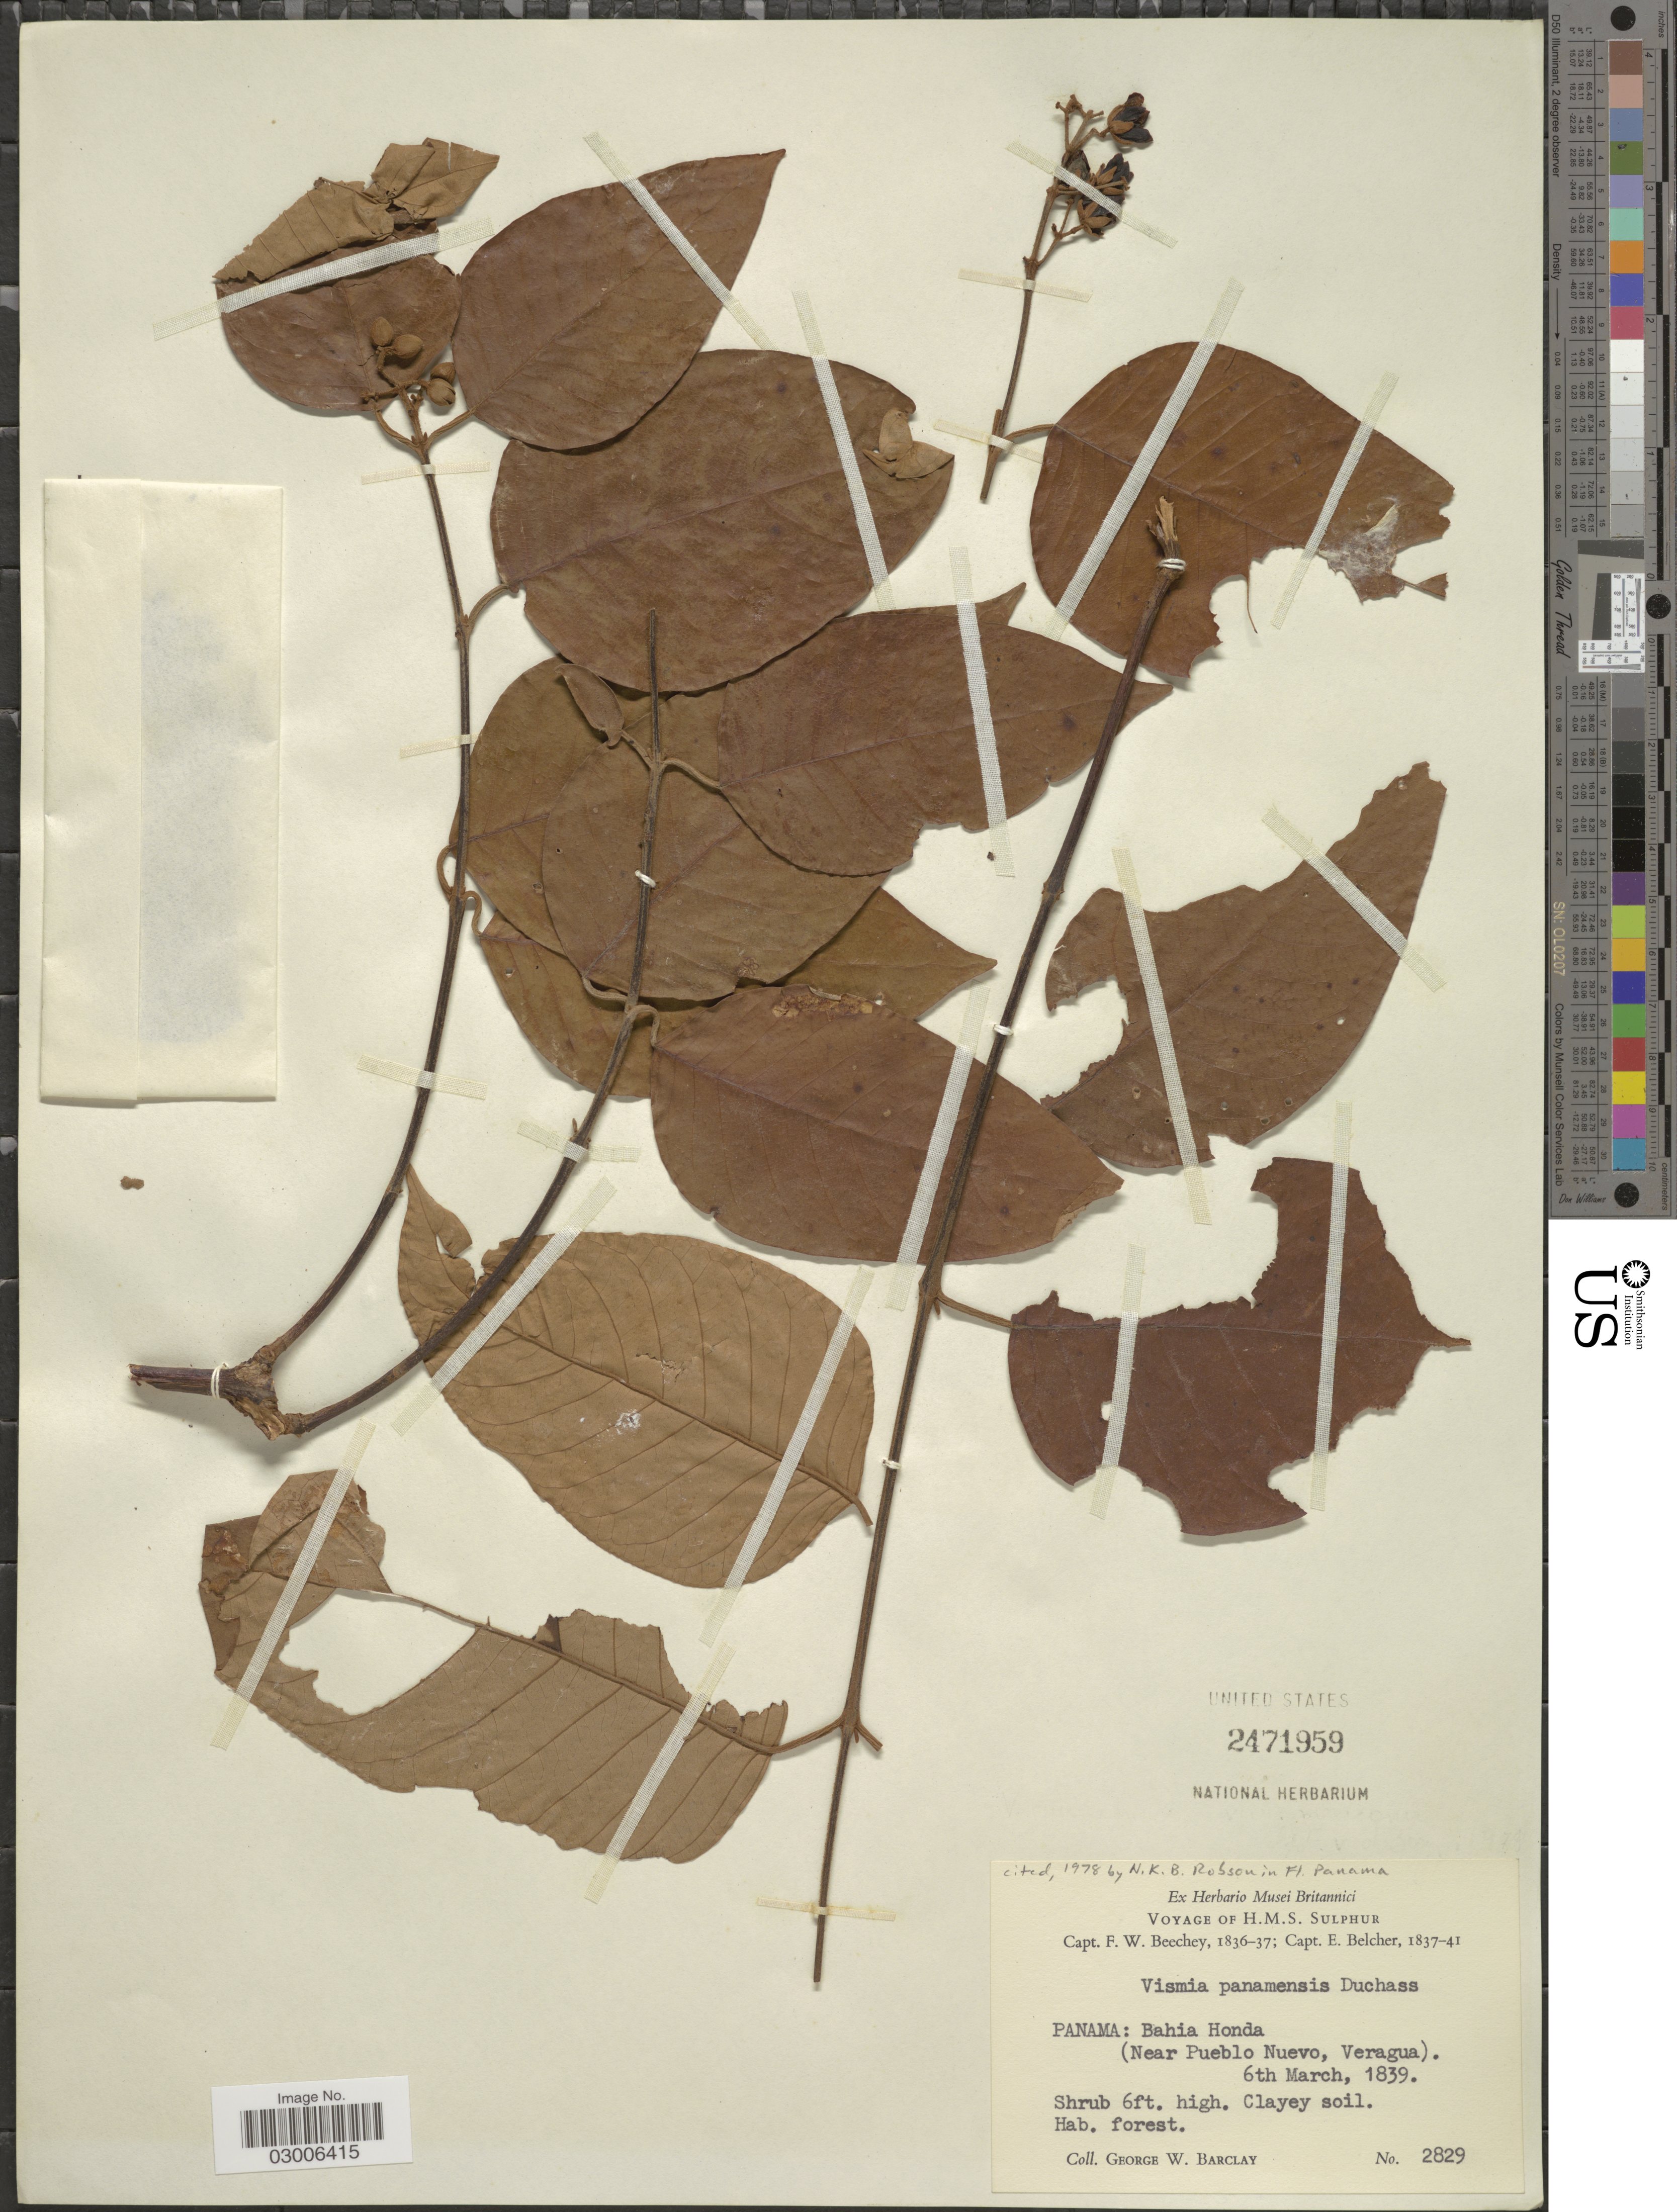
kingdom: Plantae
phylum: Tracheophyta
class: Magnoliopsida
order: Malpighiales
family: Hypericaceae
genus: Vismia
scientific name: Vismia panamensis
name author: Duchass. & Walp.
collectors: G. W. Barclay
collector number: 2829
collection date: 1839-03-06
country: Panama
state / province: Veraguas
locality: Bahia Honda (Near Pueblo Nuevo, Veragua).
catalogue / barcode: US 2471959